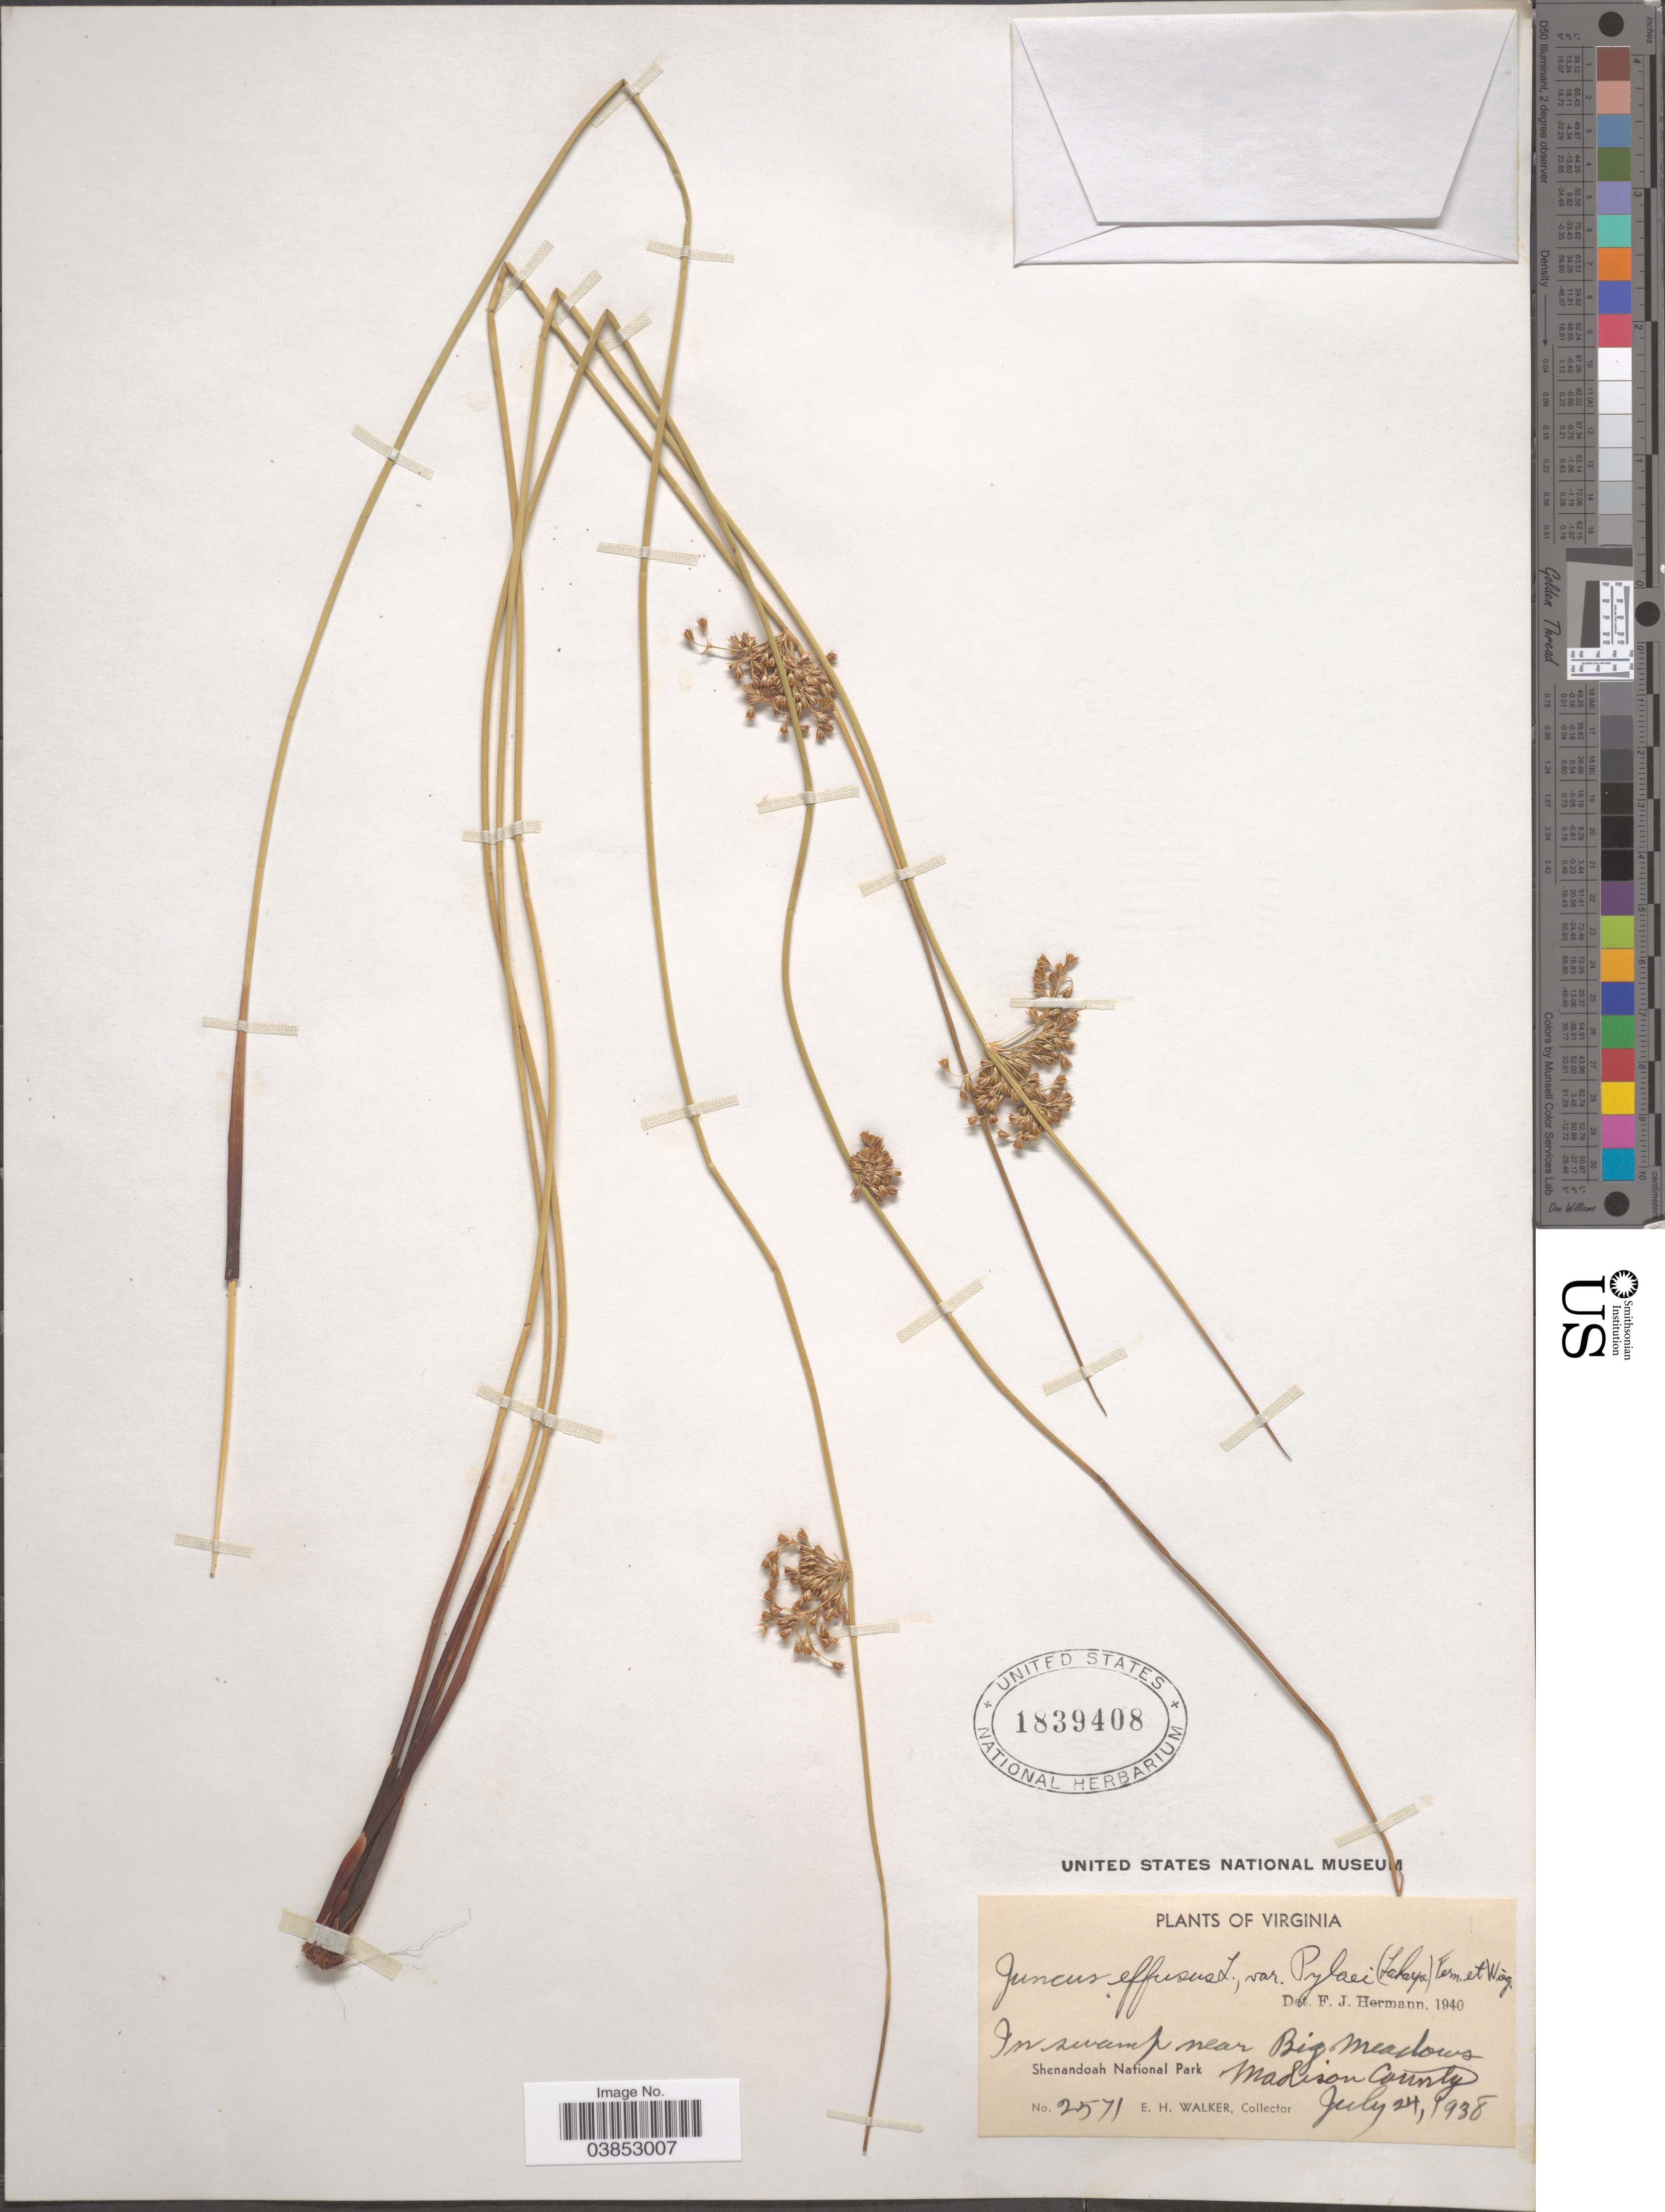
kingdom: Plantae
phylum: Tracheophyta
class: Liliopsida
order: Poales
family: Juncaceae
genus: Juncus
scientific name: Juncus effusus var. pylaei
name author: (Laharpe) Fernald & Wiegand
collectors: E. H. Walker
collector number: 2571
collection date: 1938-07-24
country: United States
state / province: Virginia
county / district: Madison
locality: Near Big Meadows. Madison County. Shenandoah National Park.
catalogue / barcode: US 1839408